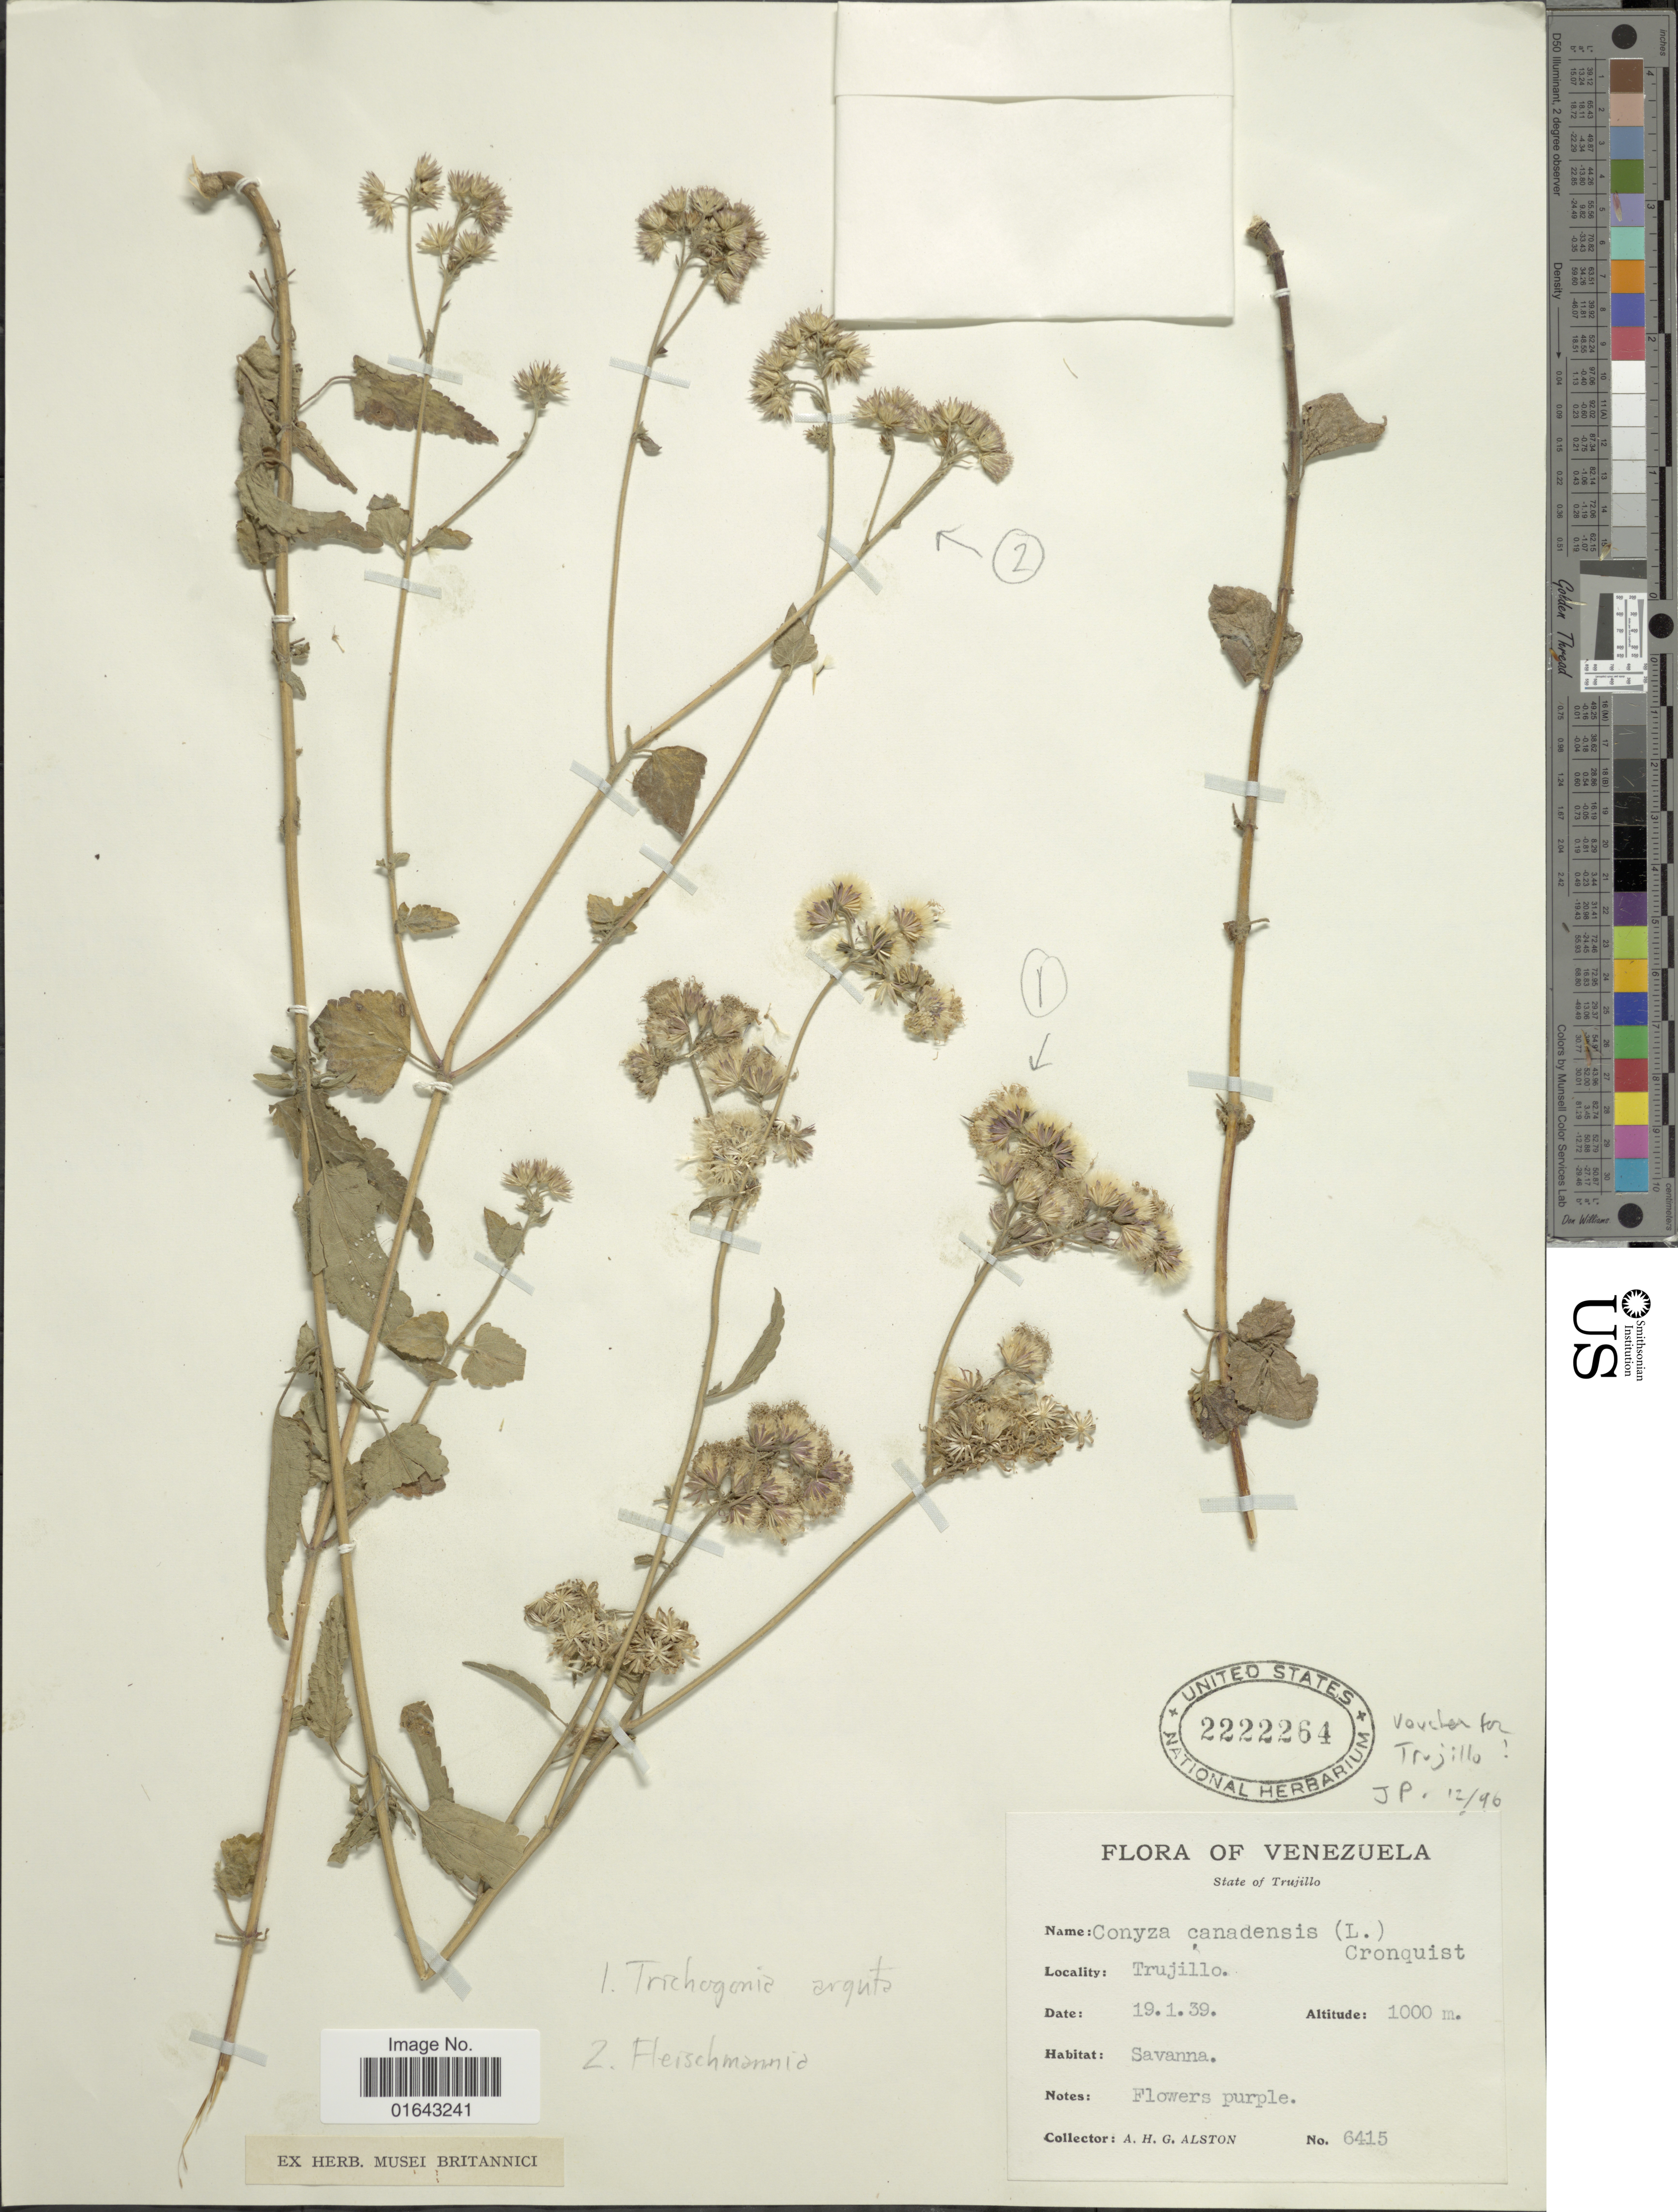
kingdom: Plantae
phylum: Tracheophyta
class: Magnoliopsida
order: Asterales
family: Asteraceae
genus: Trichogonia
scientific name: Trichogonia arguta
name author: (Kunth) Benth. & Hook. f. ex Klatt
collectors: A. H. Alston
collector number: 6415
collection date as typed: Transcribed d/m/y: 19/1/39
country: Venezuela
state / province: Trujillo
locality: State of Trujillo. Trujillo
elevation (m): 1000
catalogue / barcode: US 2222264